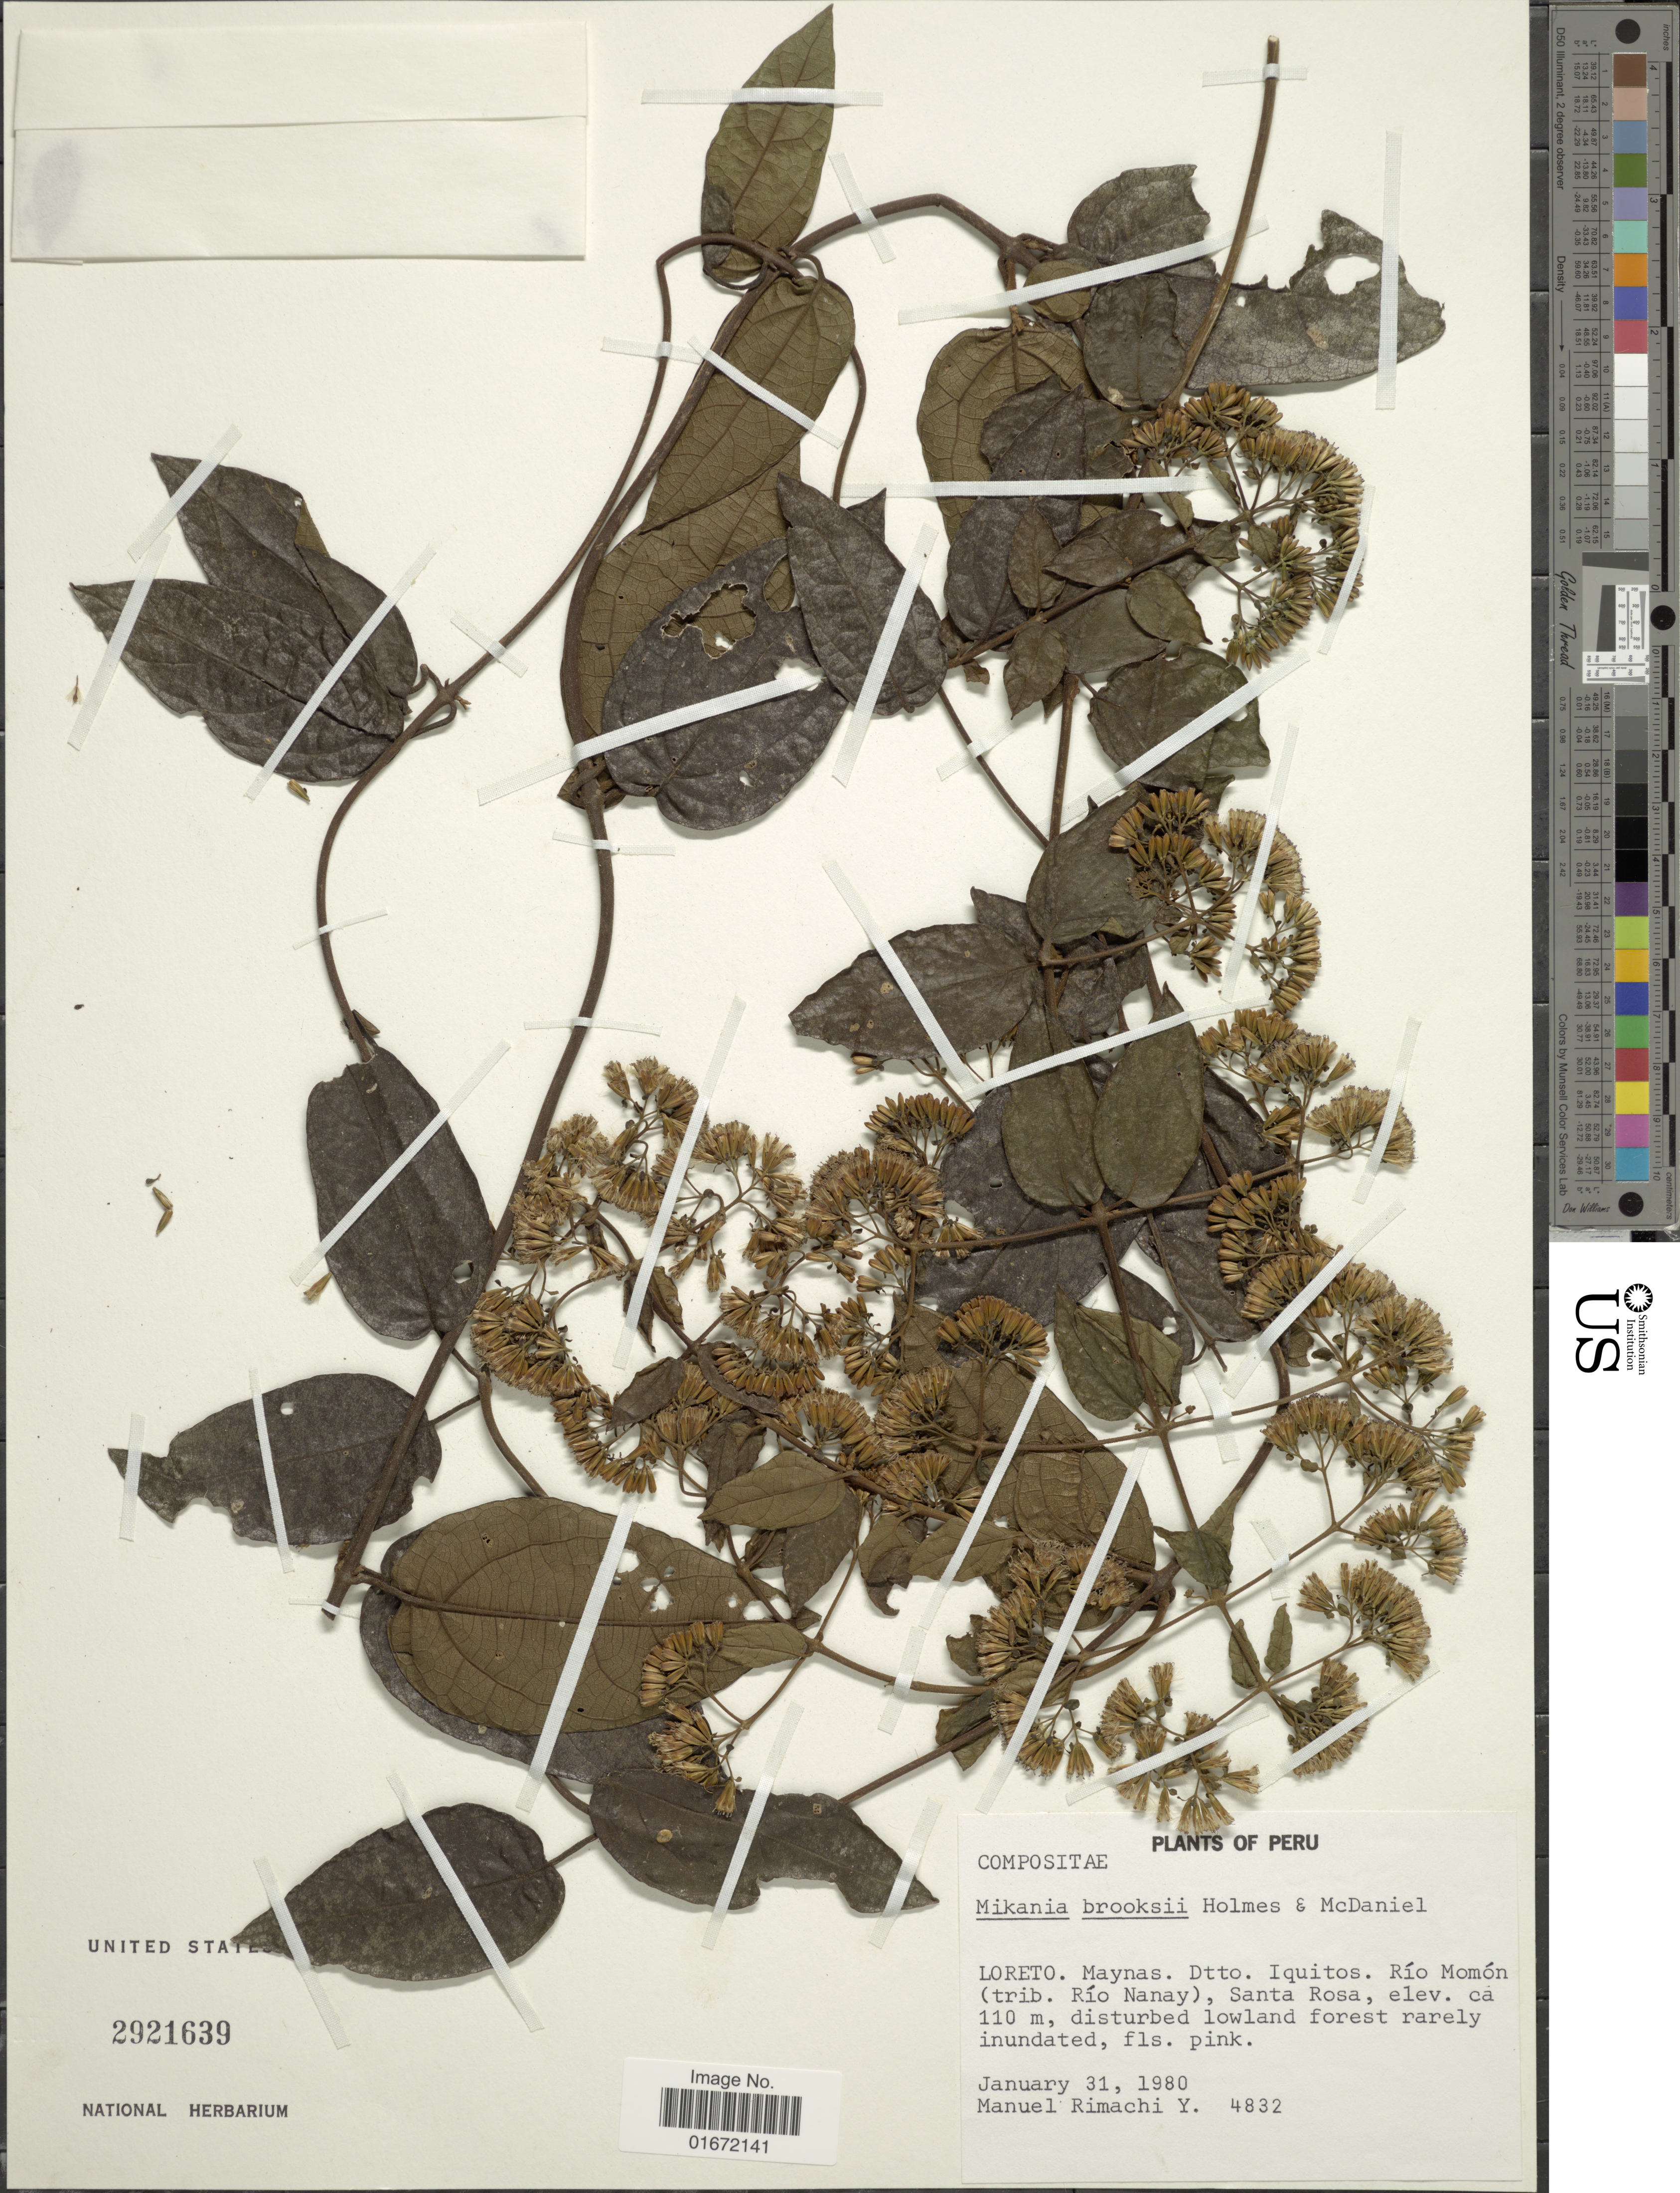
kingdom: Plantae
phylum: Tracheophyta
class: Magnoliopsida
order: Asterales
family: Asteraceae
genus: Mikania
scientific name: Mikania brooksii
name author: W.C. Holmes & McDaniel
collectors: M. Rimachi Y.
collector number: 4832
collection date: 1980-01-31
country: Peru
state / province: Loreto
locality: Loreto. Mayna. Dtto. Iquitos. Río Momón (trib. Río Nanay), Santa Rosa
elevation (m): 110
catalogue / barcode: US 2921639